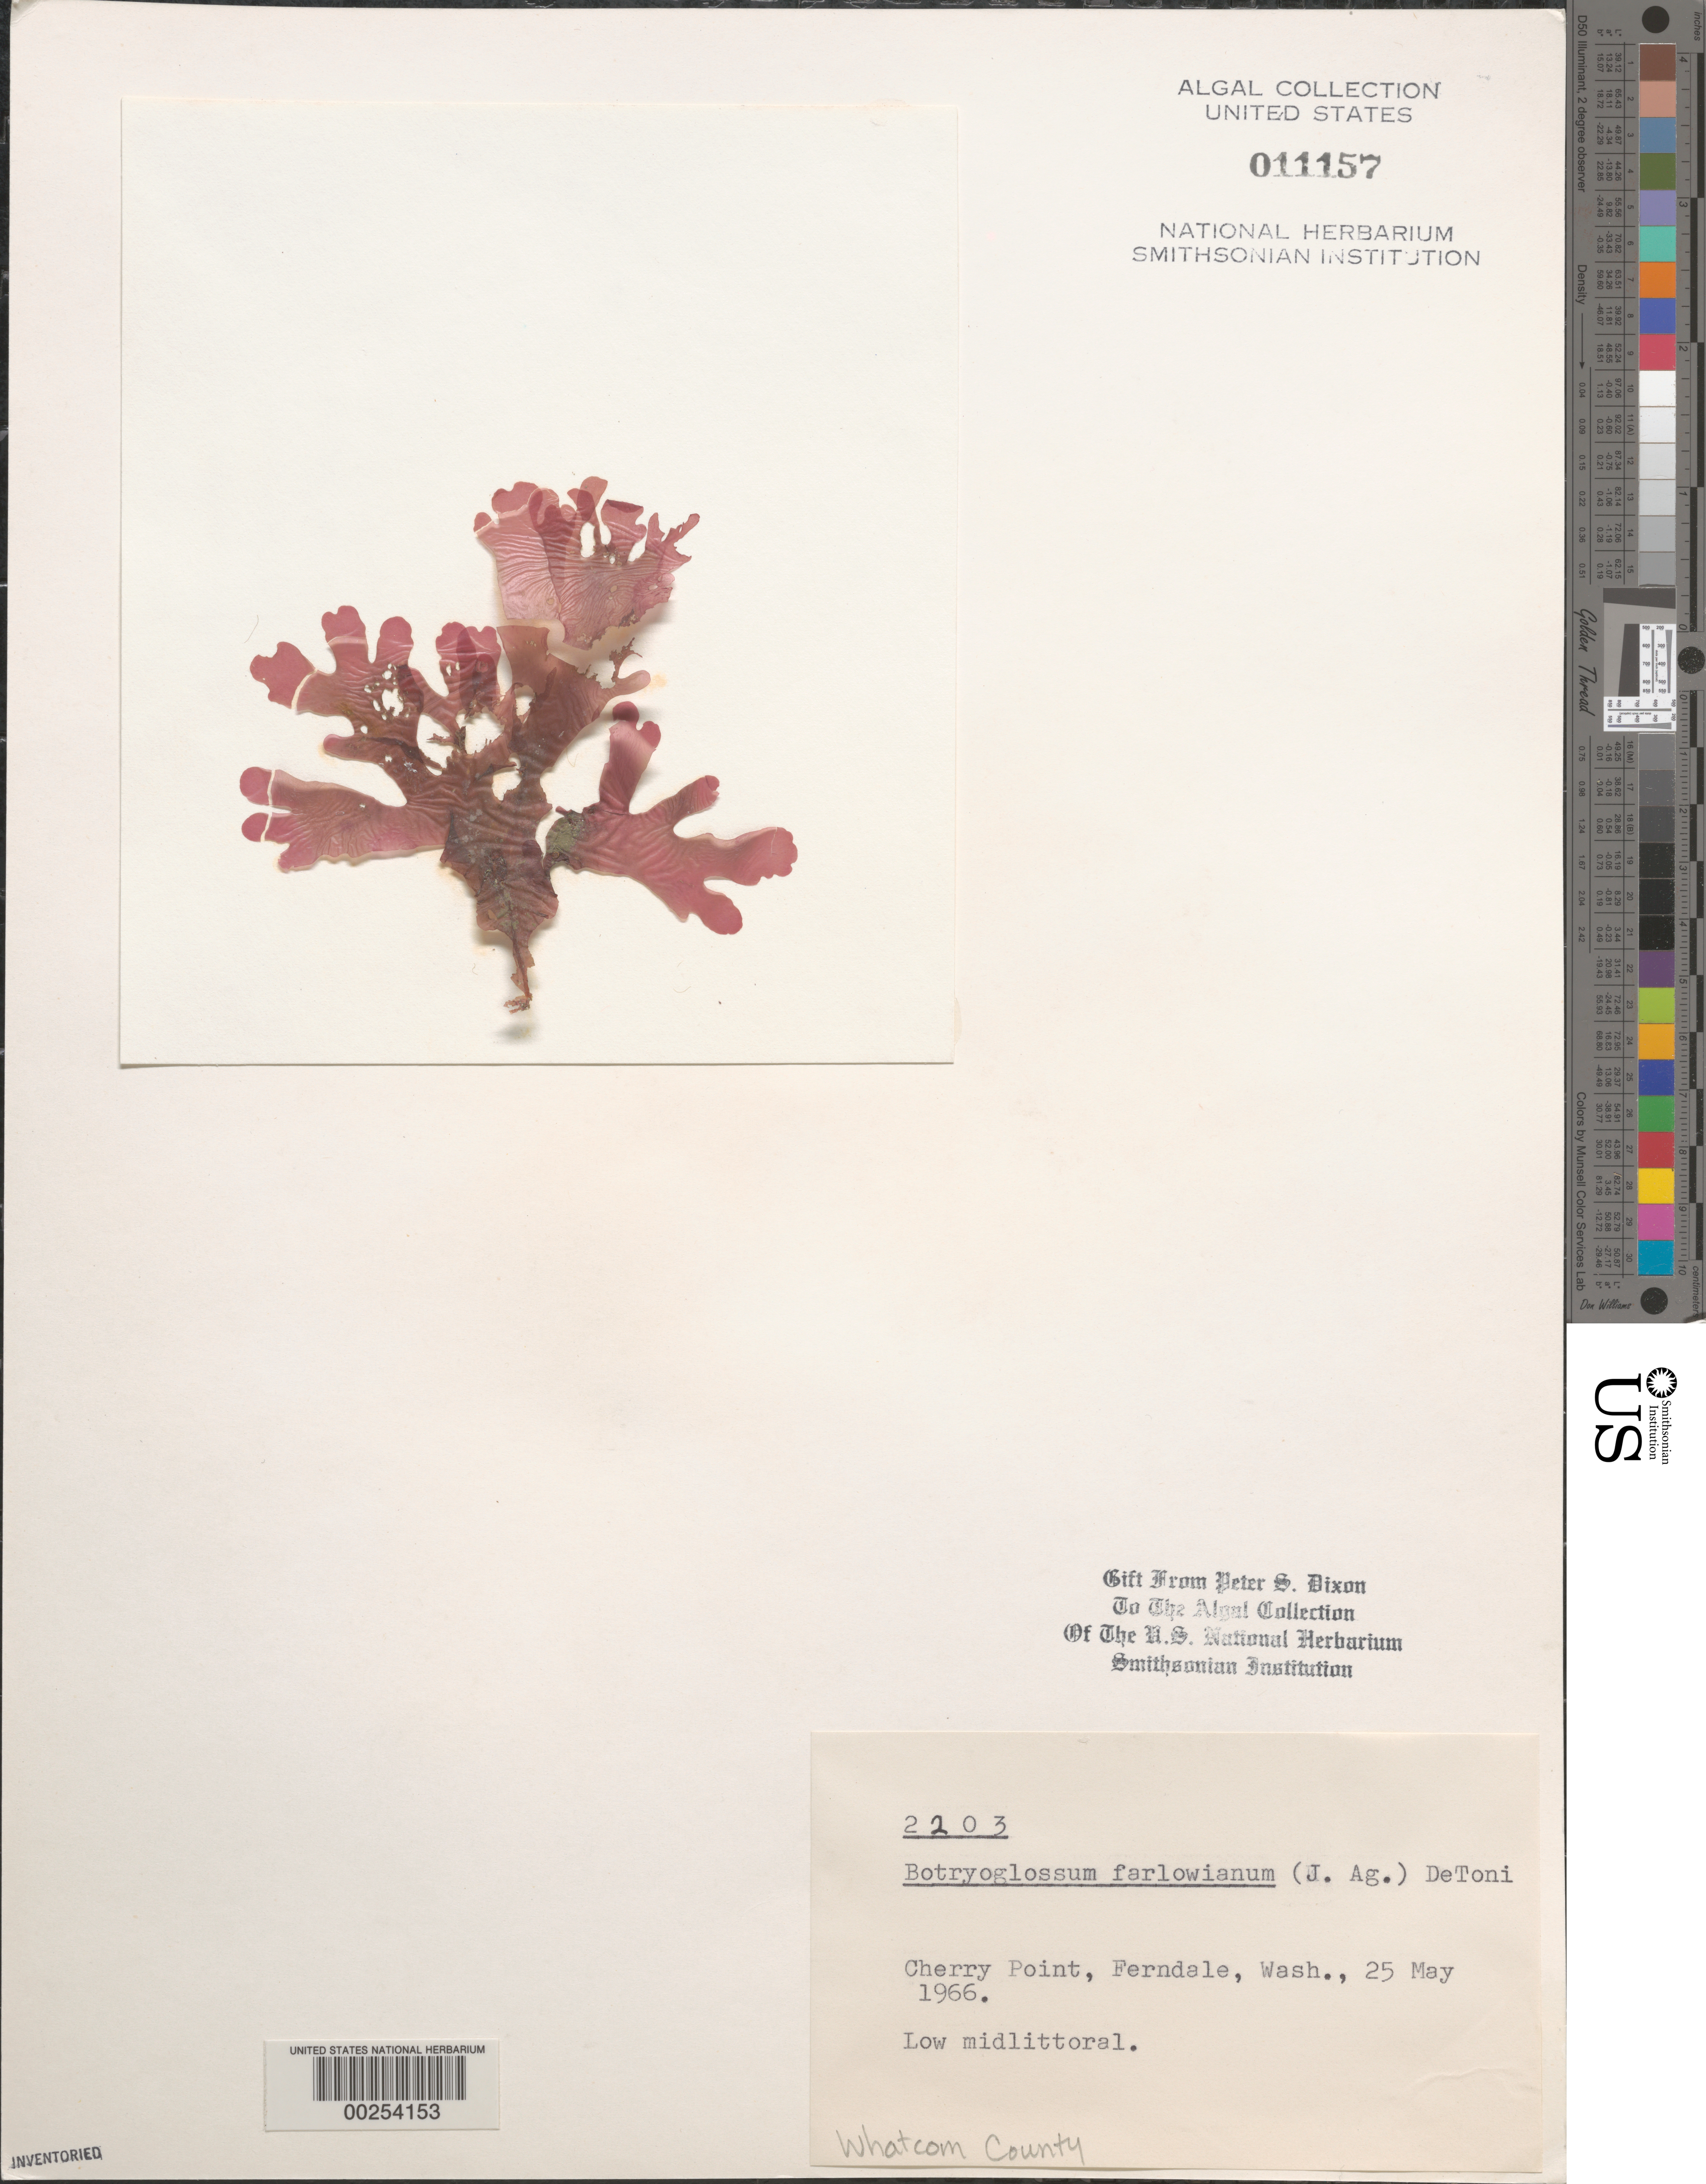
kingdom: Plantae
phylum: Rhodophyta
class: Florideophyceae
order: Ceramiales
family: Delesseriaceae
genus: Botryoglossum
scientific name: Botryoglossum farlowianum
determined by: Dixon, P. S.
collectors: P. S. Dixon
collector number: PSD 2203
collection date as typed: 25 May 1966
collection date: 1966-05-25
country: United States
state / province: Washington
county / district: Whatcom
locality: Cherry Point, Ferndale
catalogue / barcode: US 11157